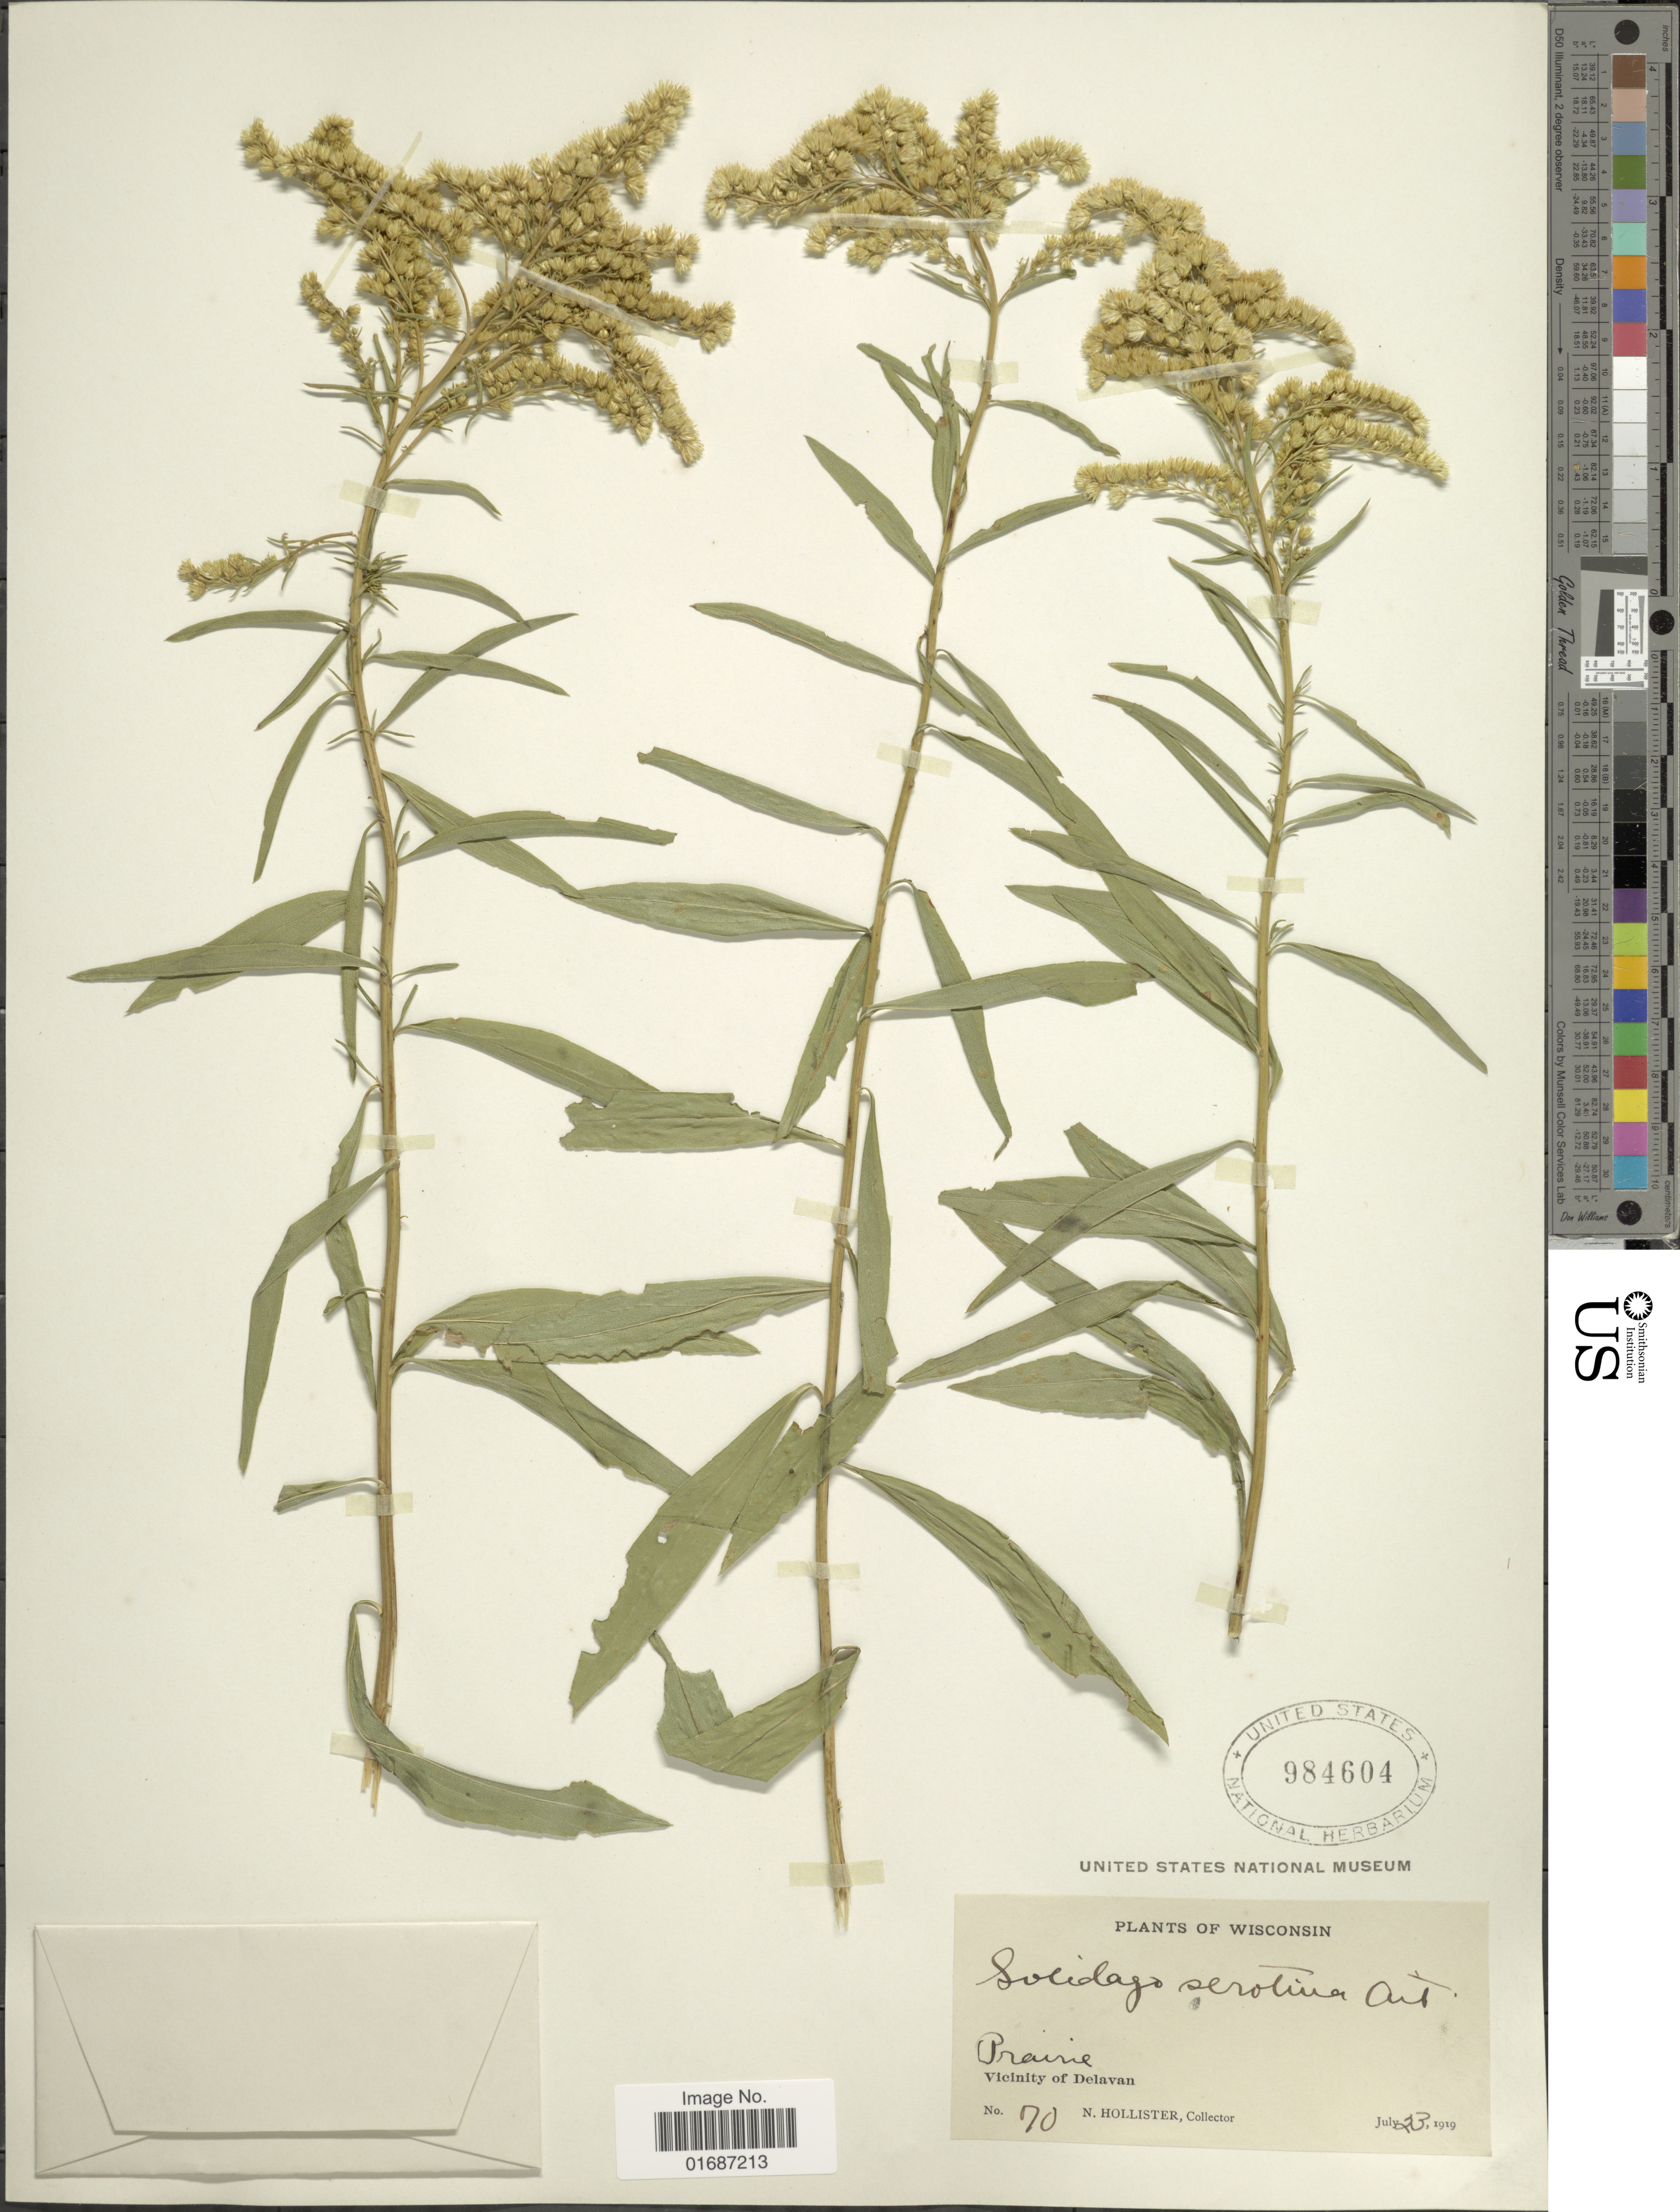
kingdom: Plantae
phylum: Tracheophyta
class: Magnoliopsida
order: Asterales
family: Asteraceae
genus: Solidago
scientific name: Solidago gigantea var. leiophylla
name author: Fernald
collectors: N. Hollister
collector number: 70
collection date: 1919-07-23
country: United States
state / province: Wisconsin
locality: Prairie, Vicinity of Delavan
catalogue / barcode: US 984604